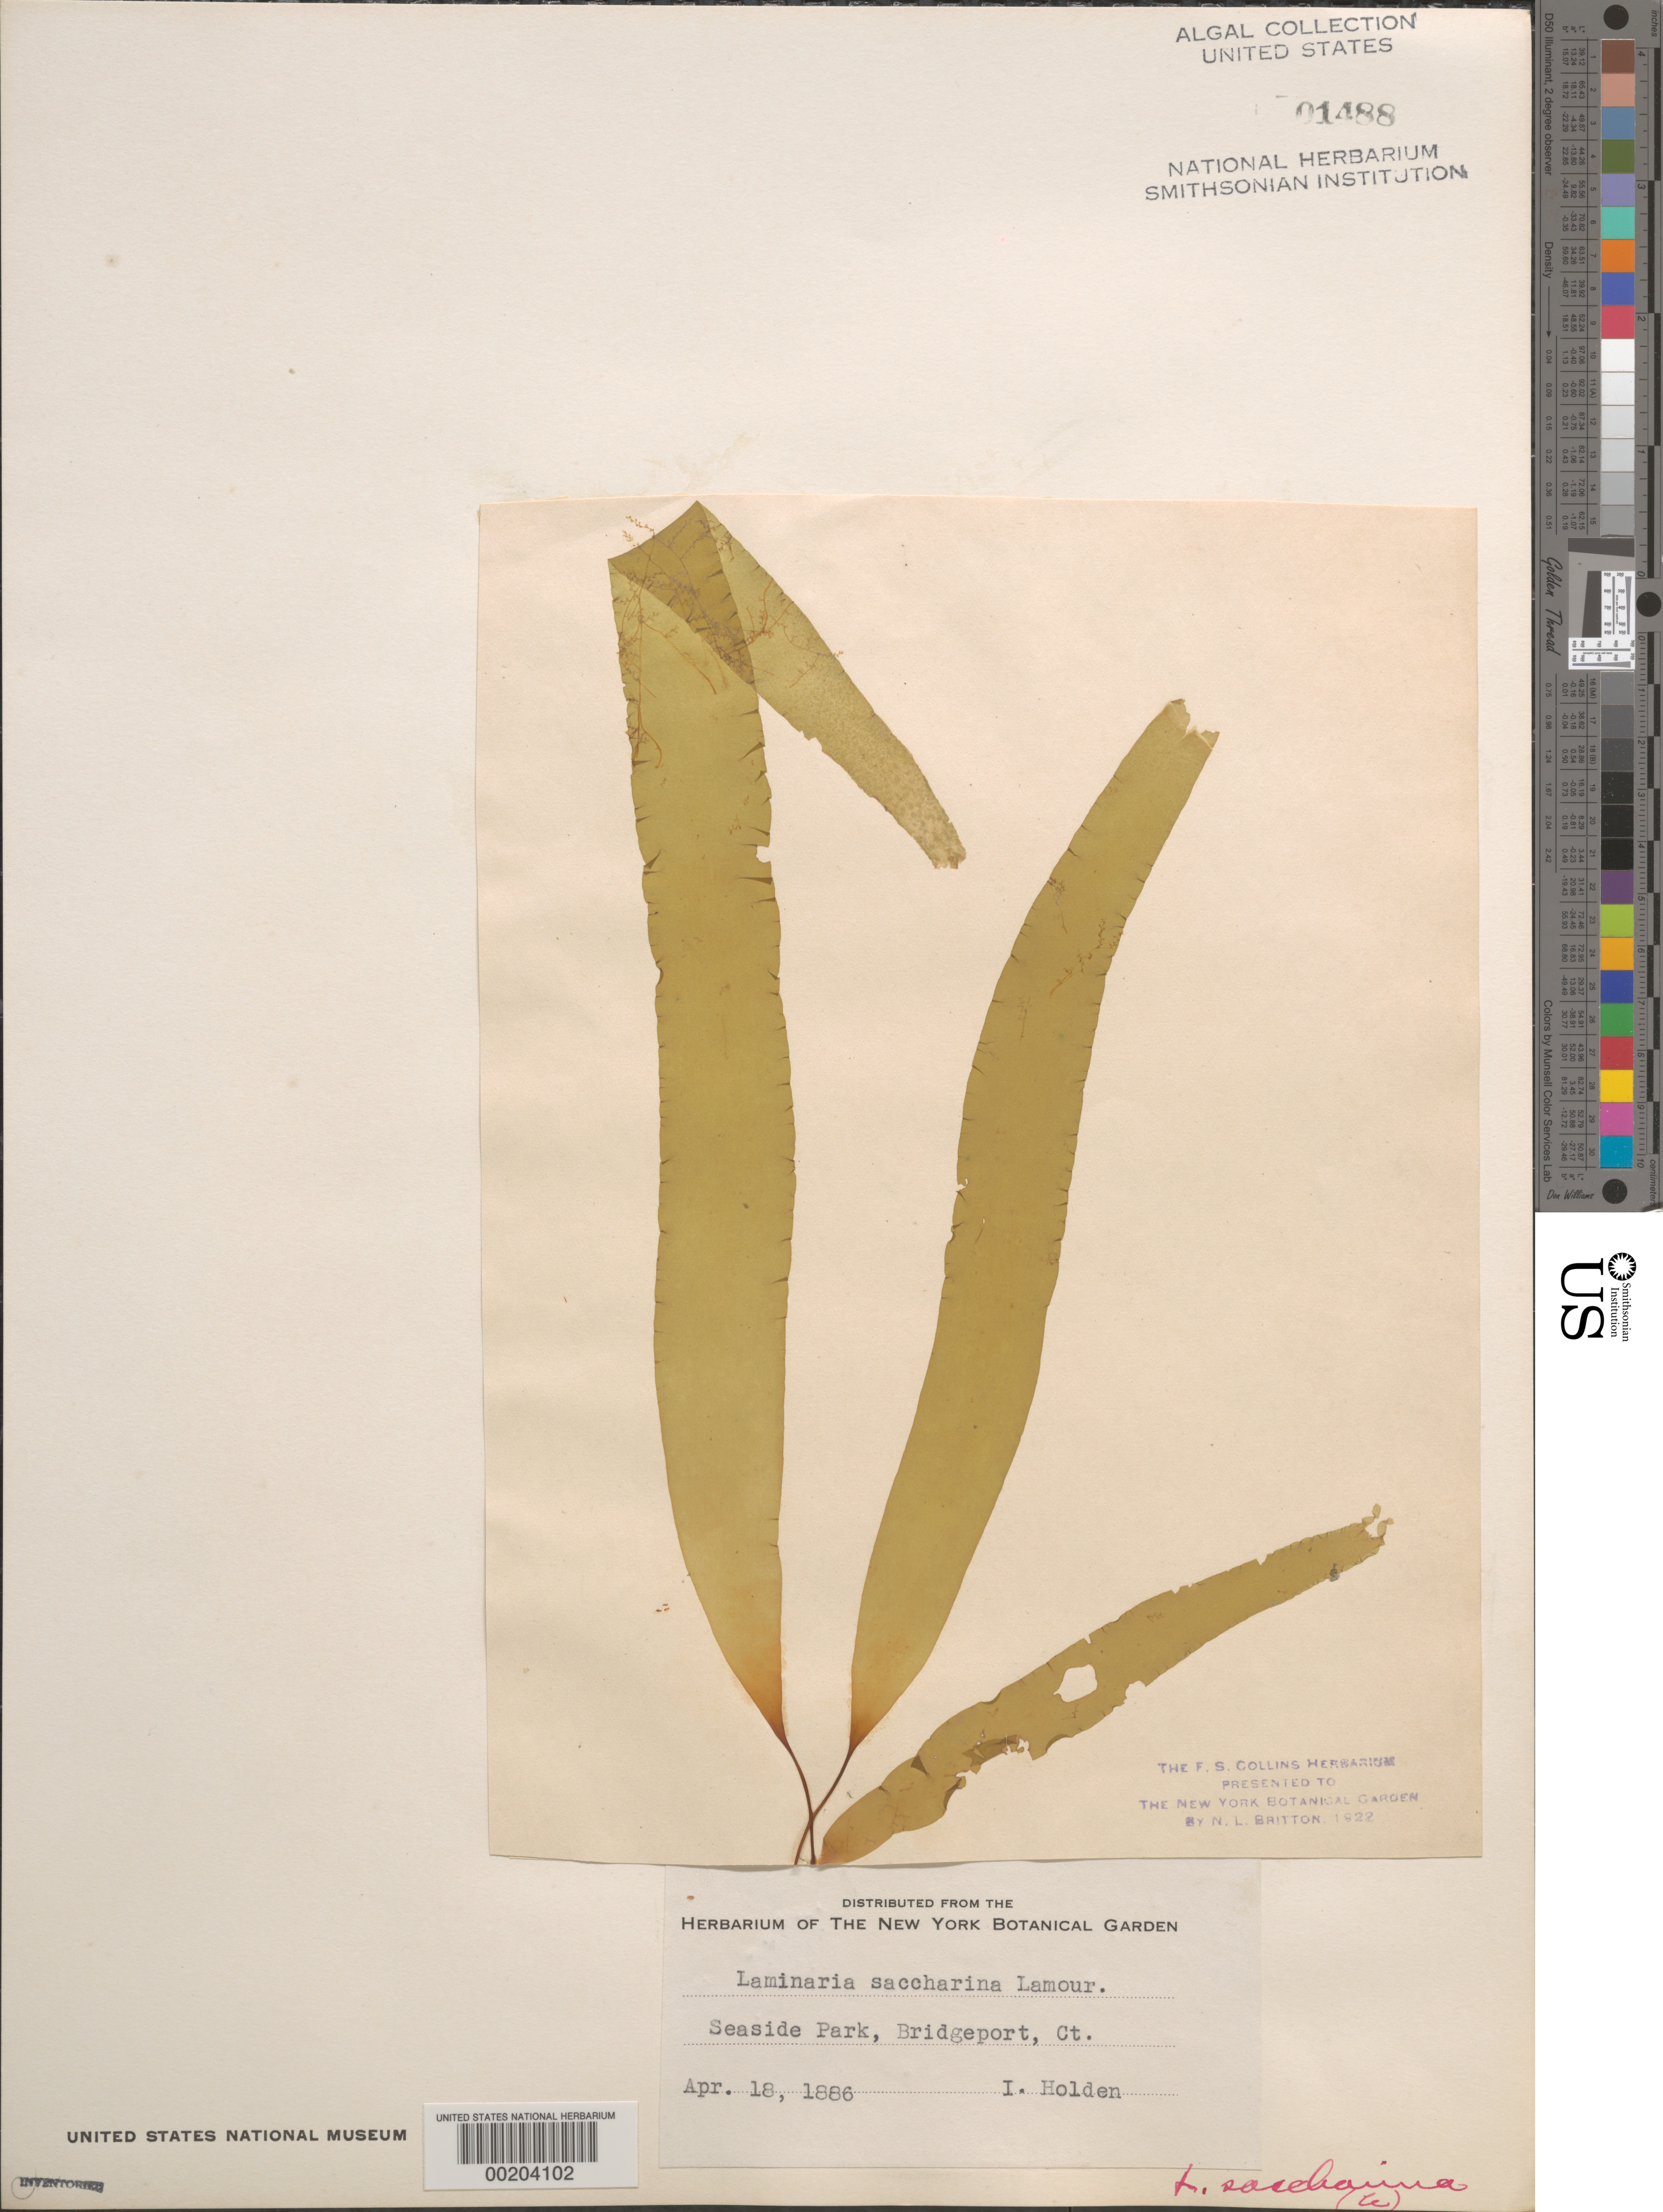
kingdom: Chromista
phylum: Ochrophyta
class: Phaeophyceae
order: Laminariales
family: Laminariaceae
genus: Saccharina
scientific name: Saccharina latissima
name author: C.E. Lane et al.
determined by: Algae name updating Project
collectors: I. Holden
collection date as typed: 18 Apr 1886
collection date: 1886-04-18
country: United States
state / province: Connecticut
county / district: Fairfield County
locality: Bridgeport, Seaside Park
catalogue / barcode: US 1488